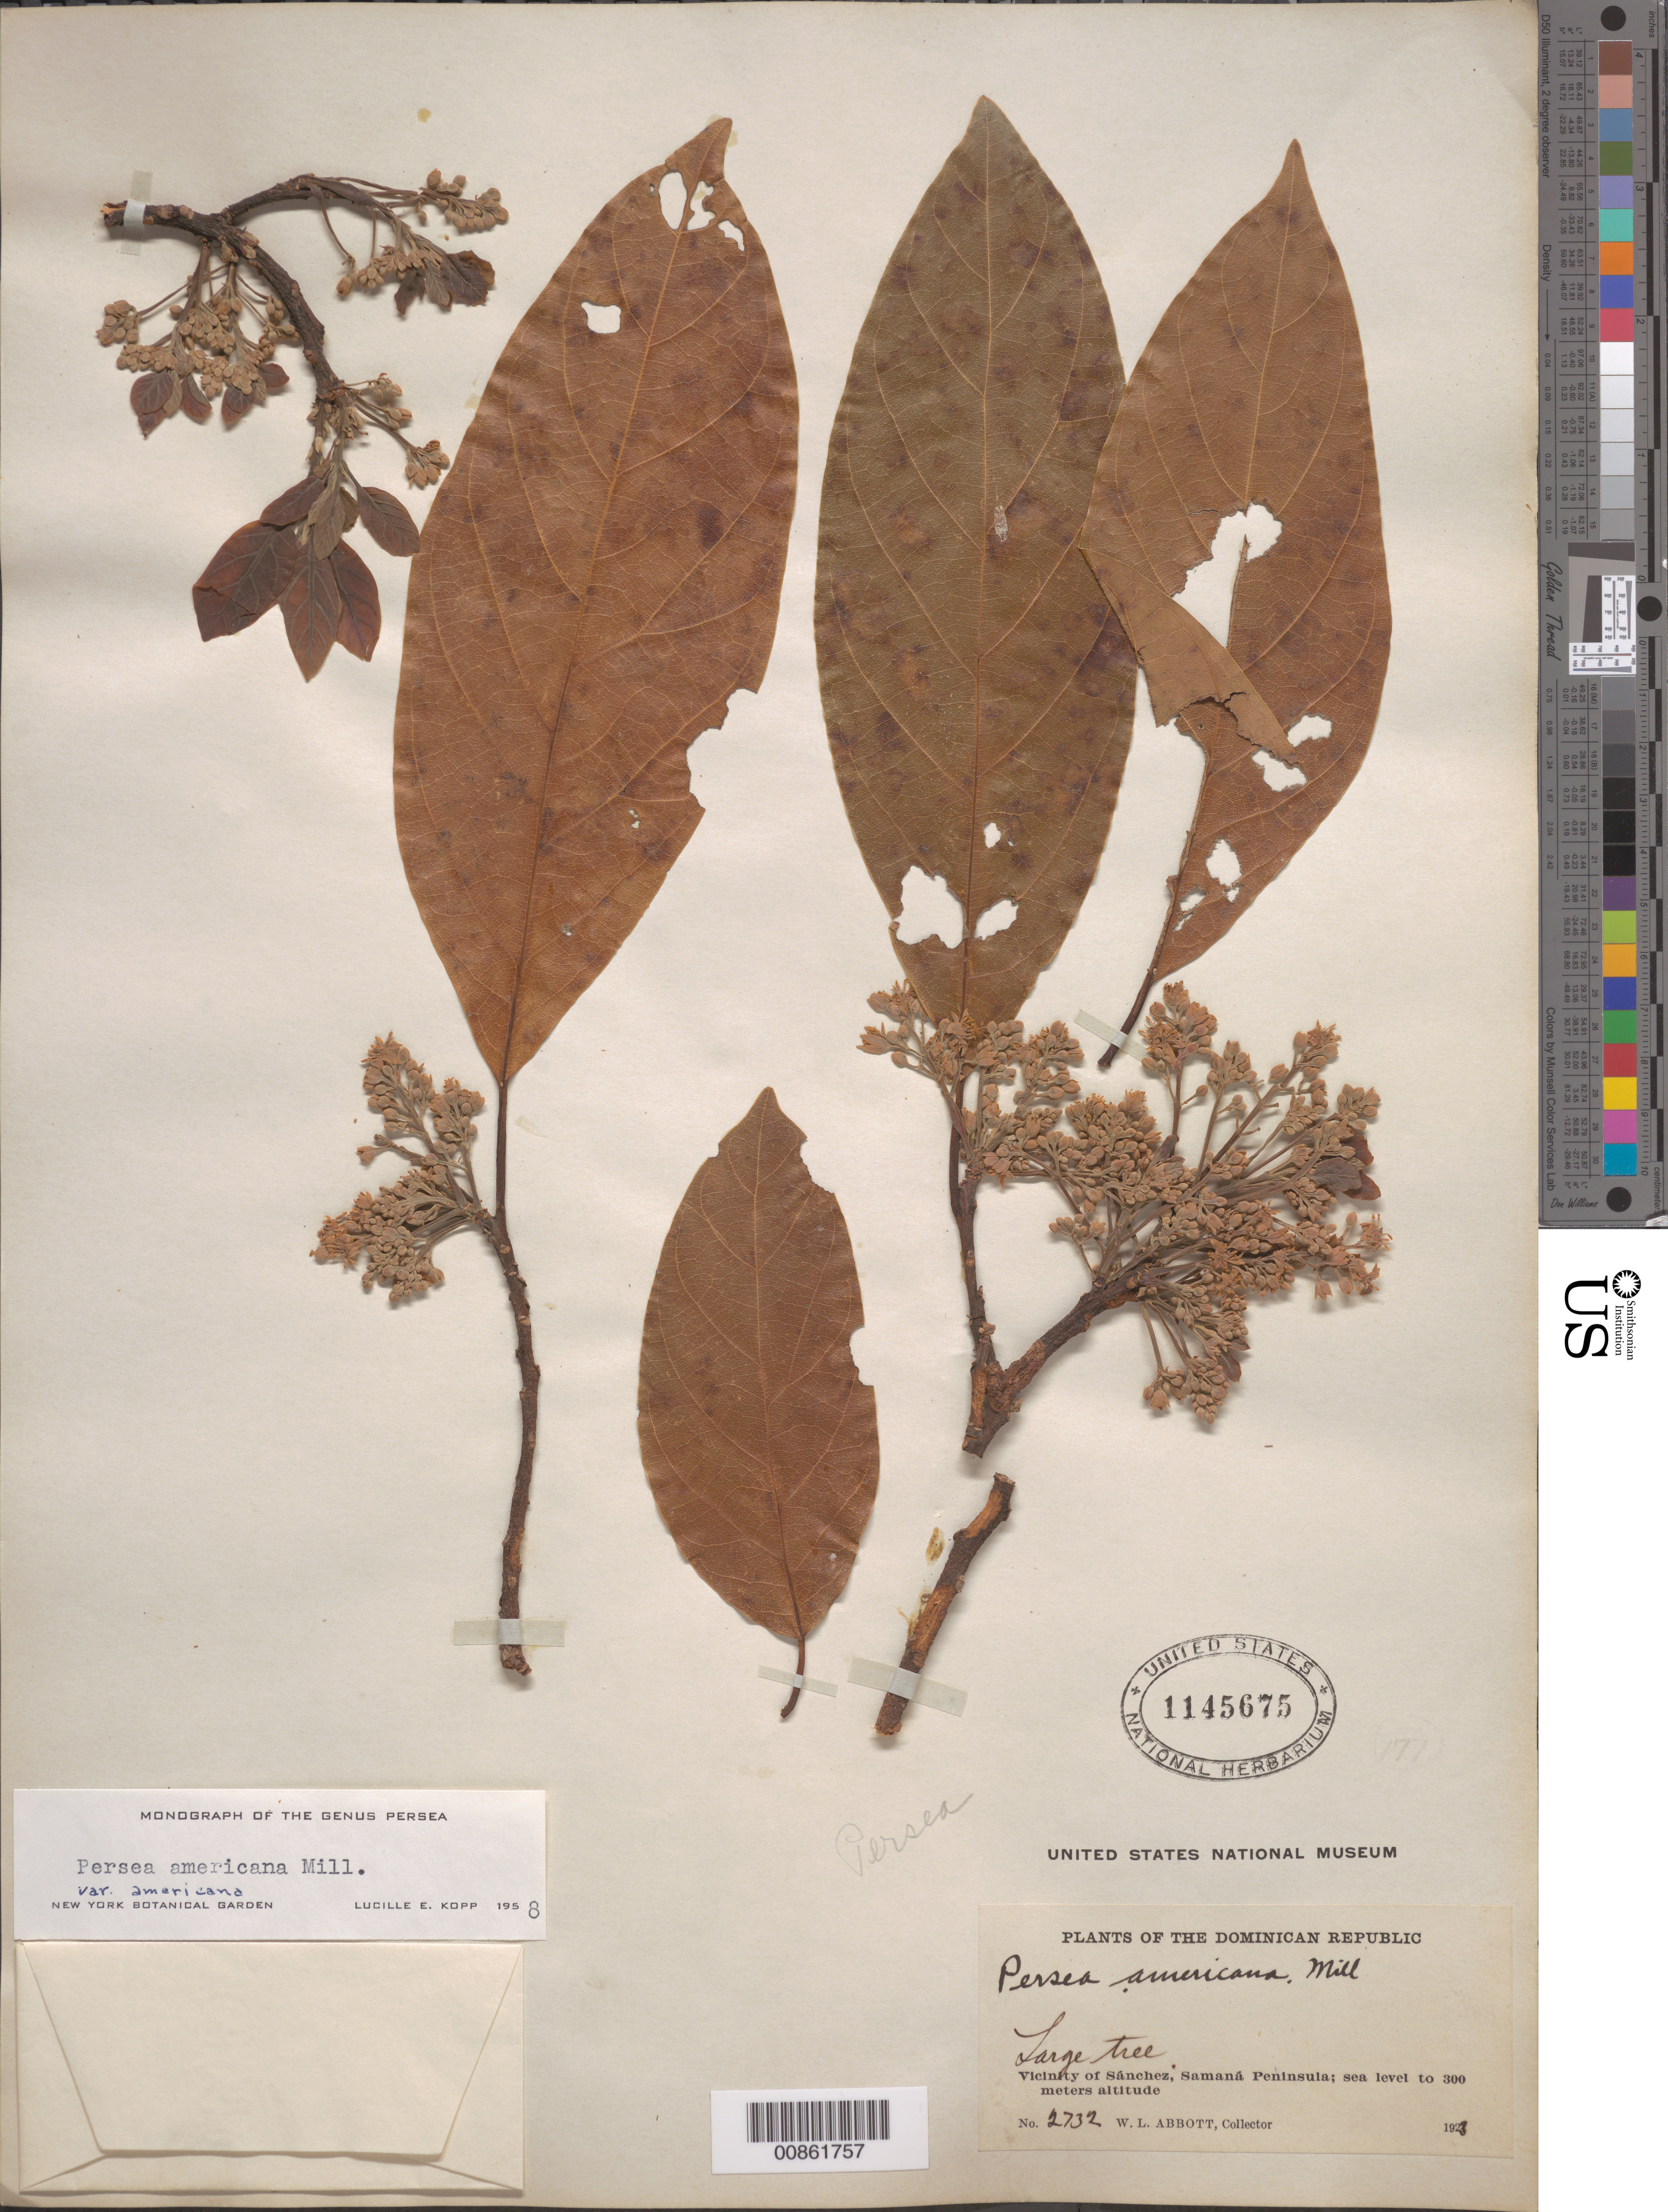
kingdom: Plantae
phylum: Tracheophyta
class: Magnoliopsida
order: Laurales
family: Lauraceae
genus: Persea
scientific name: Persea americana var. americana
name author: Mill.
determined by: Kopp, L. E., (NY), New York Botanical Garden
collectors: W. L. Abbott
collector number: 2732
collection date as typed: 1923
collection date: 1923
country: Dominican Republic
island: Hispaniola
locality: Vicinity of Sánchez, Samaná Peninsula.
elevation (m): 0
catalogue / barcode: US 1145675